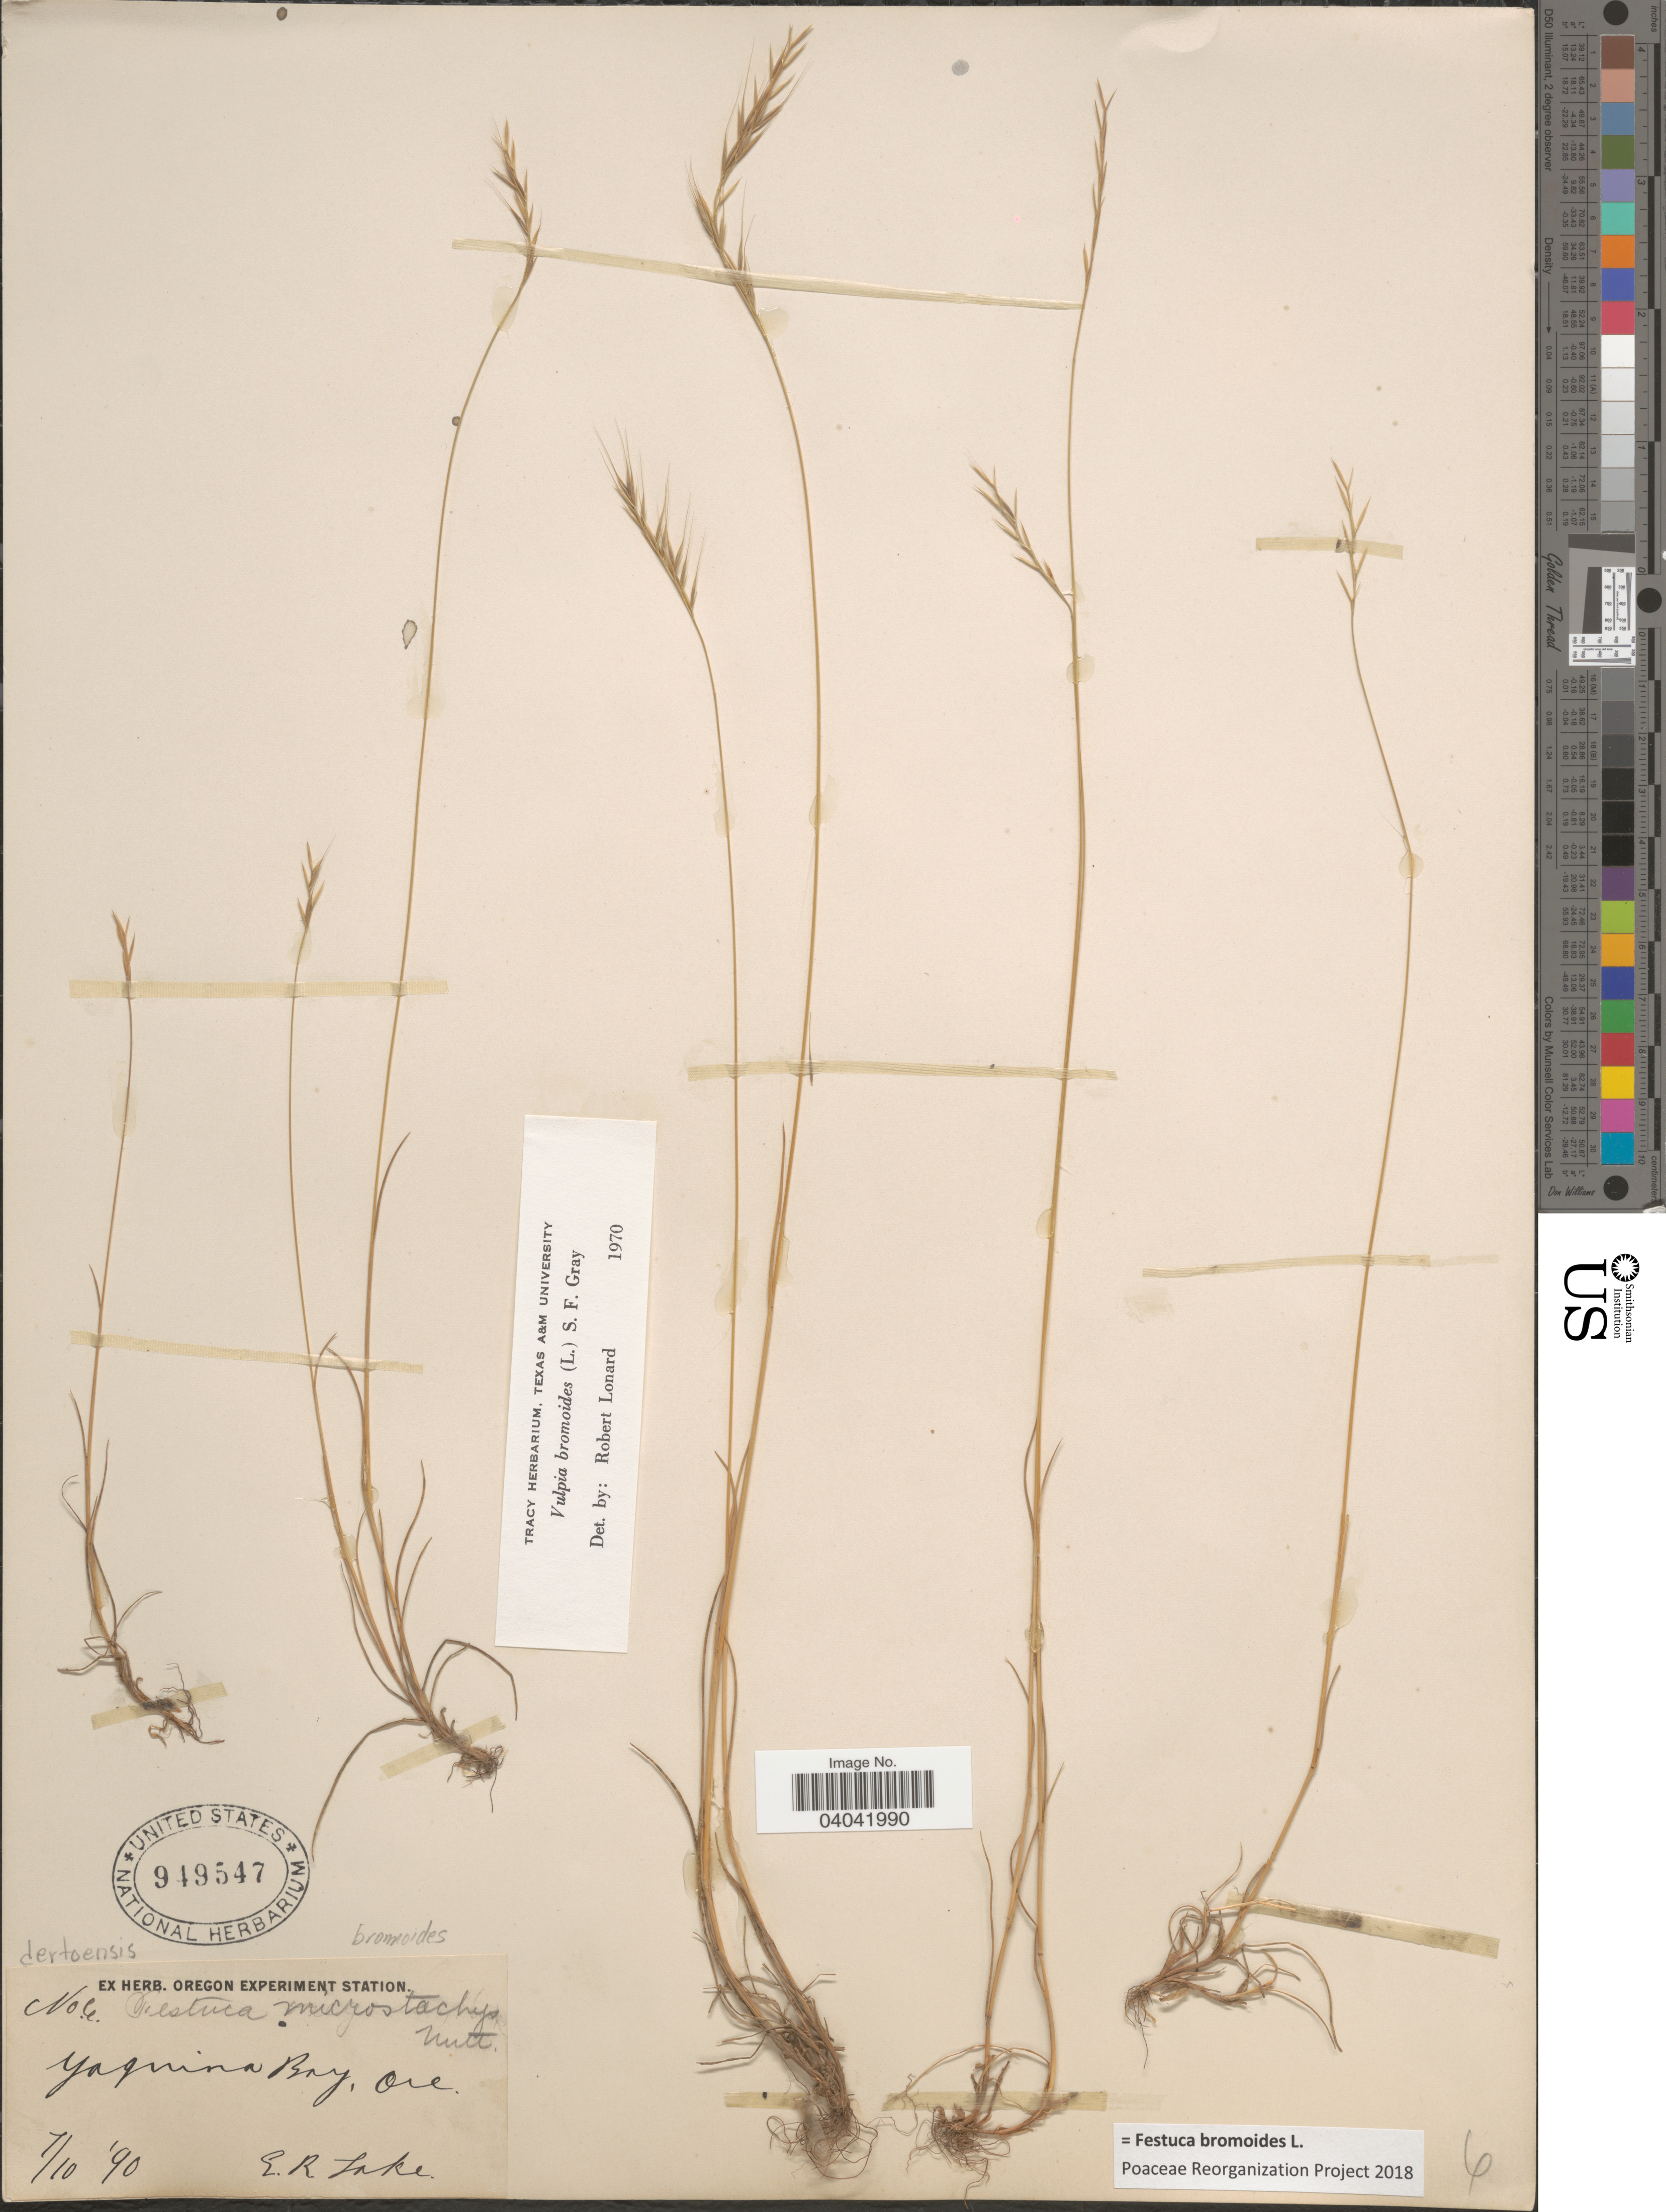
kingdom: Plantae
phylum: Tracheophyta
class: Liliopsida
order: Poales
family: Poaceae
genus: Festuca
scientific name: Festuca bromoides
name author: L.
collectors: E. Lake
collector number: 6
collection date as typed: Transcribed d/m/y: 10/7/90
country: United States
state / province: Oregon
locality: Yaquina Bay.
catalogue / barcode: US 949547